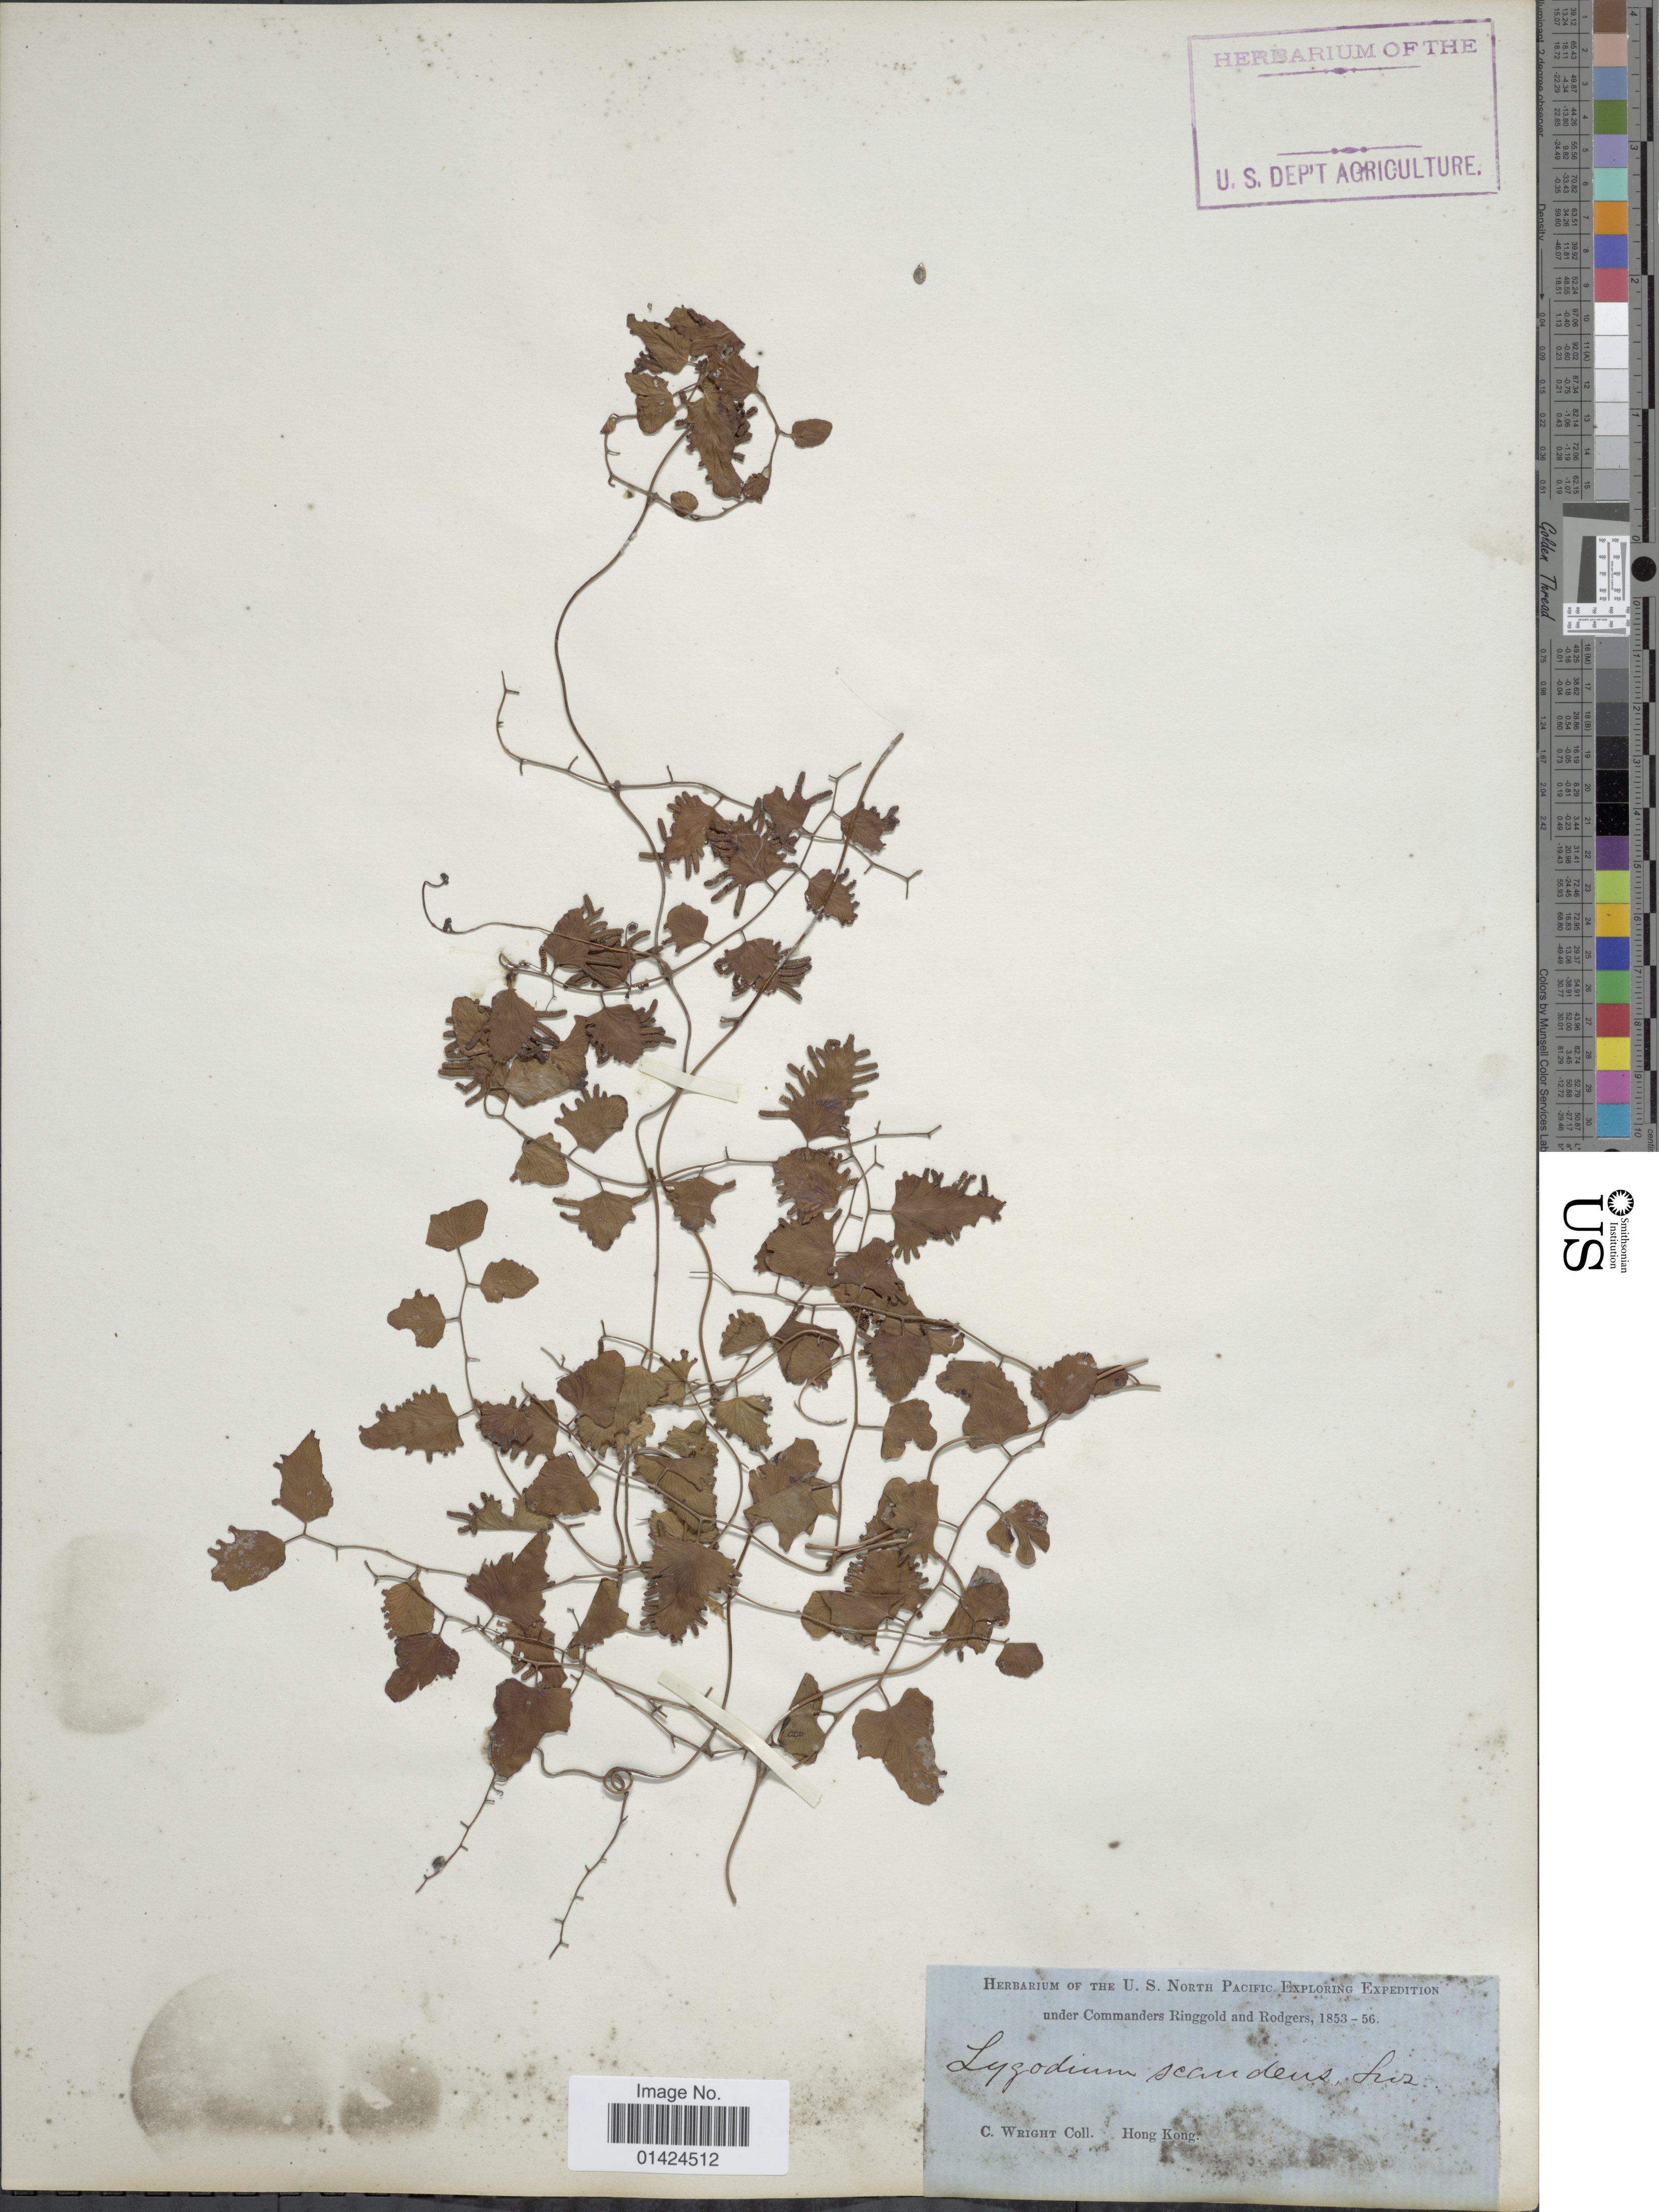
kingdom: Plantae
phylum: Tracheophyta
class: Polypodiopsida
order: Schizaeales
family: Lygodiaceae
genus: Lygodium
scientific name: Lygodium microphyllum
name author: (Cav.) R. Br.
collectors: C. Wright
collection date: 1853/1856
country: China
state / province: Hong Kong